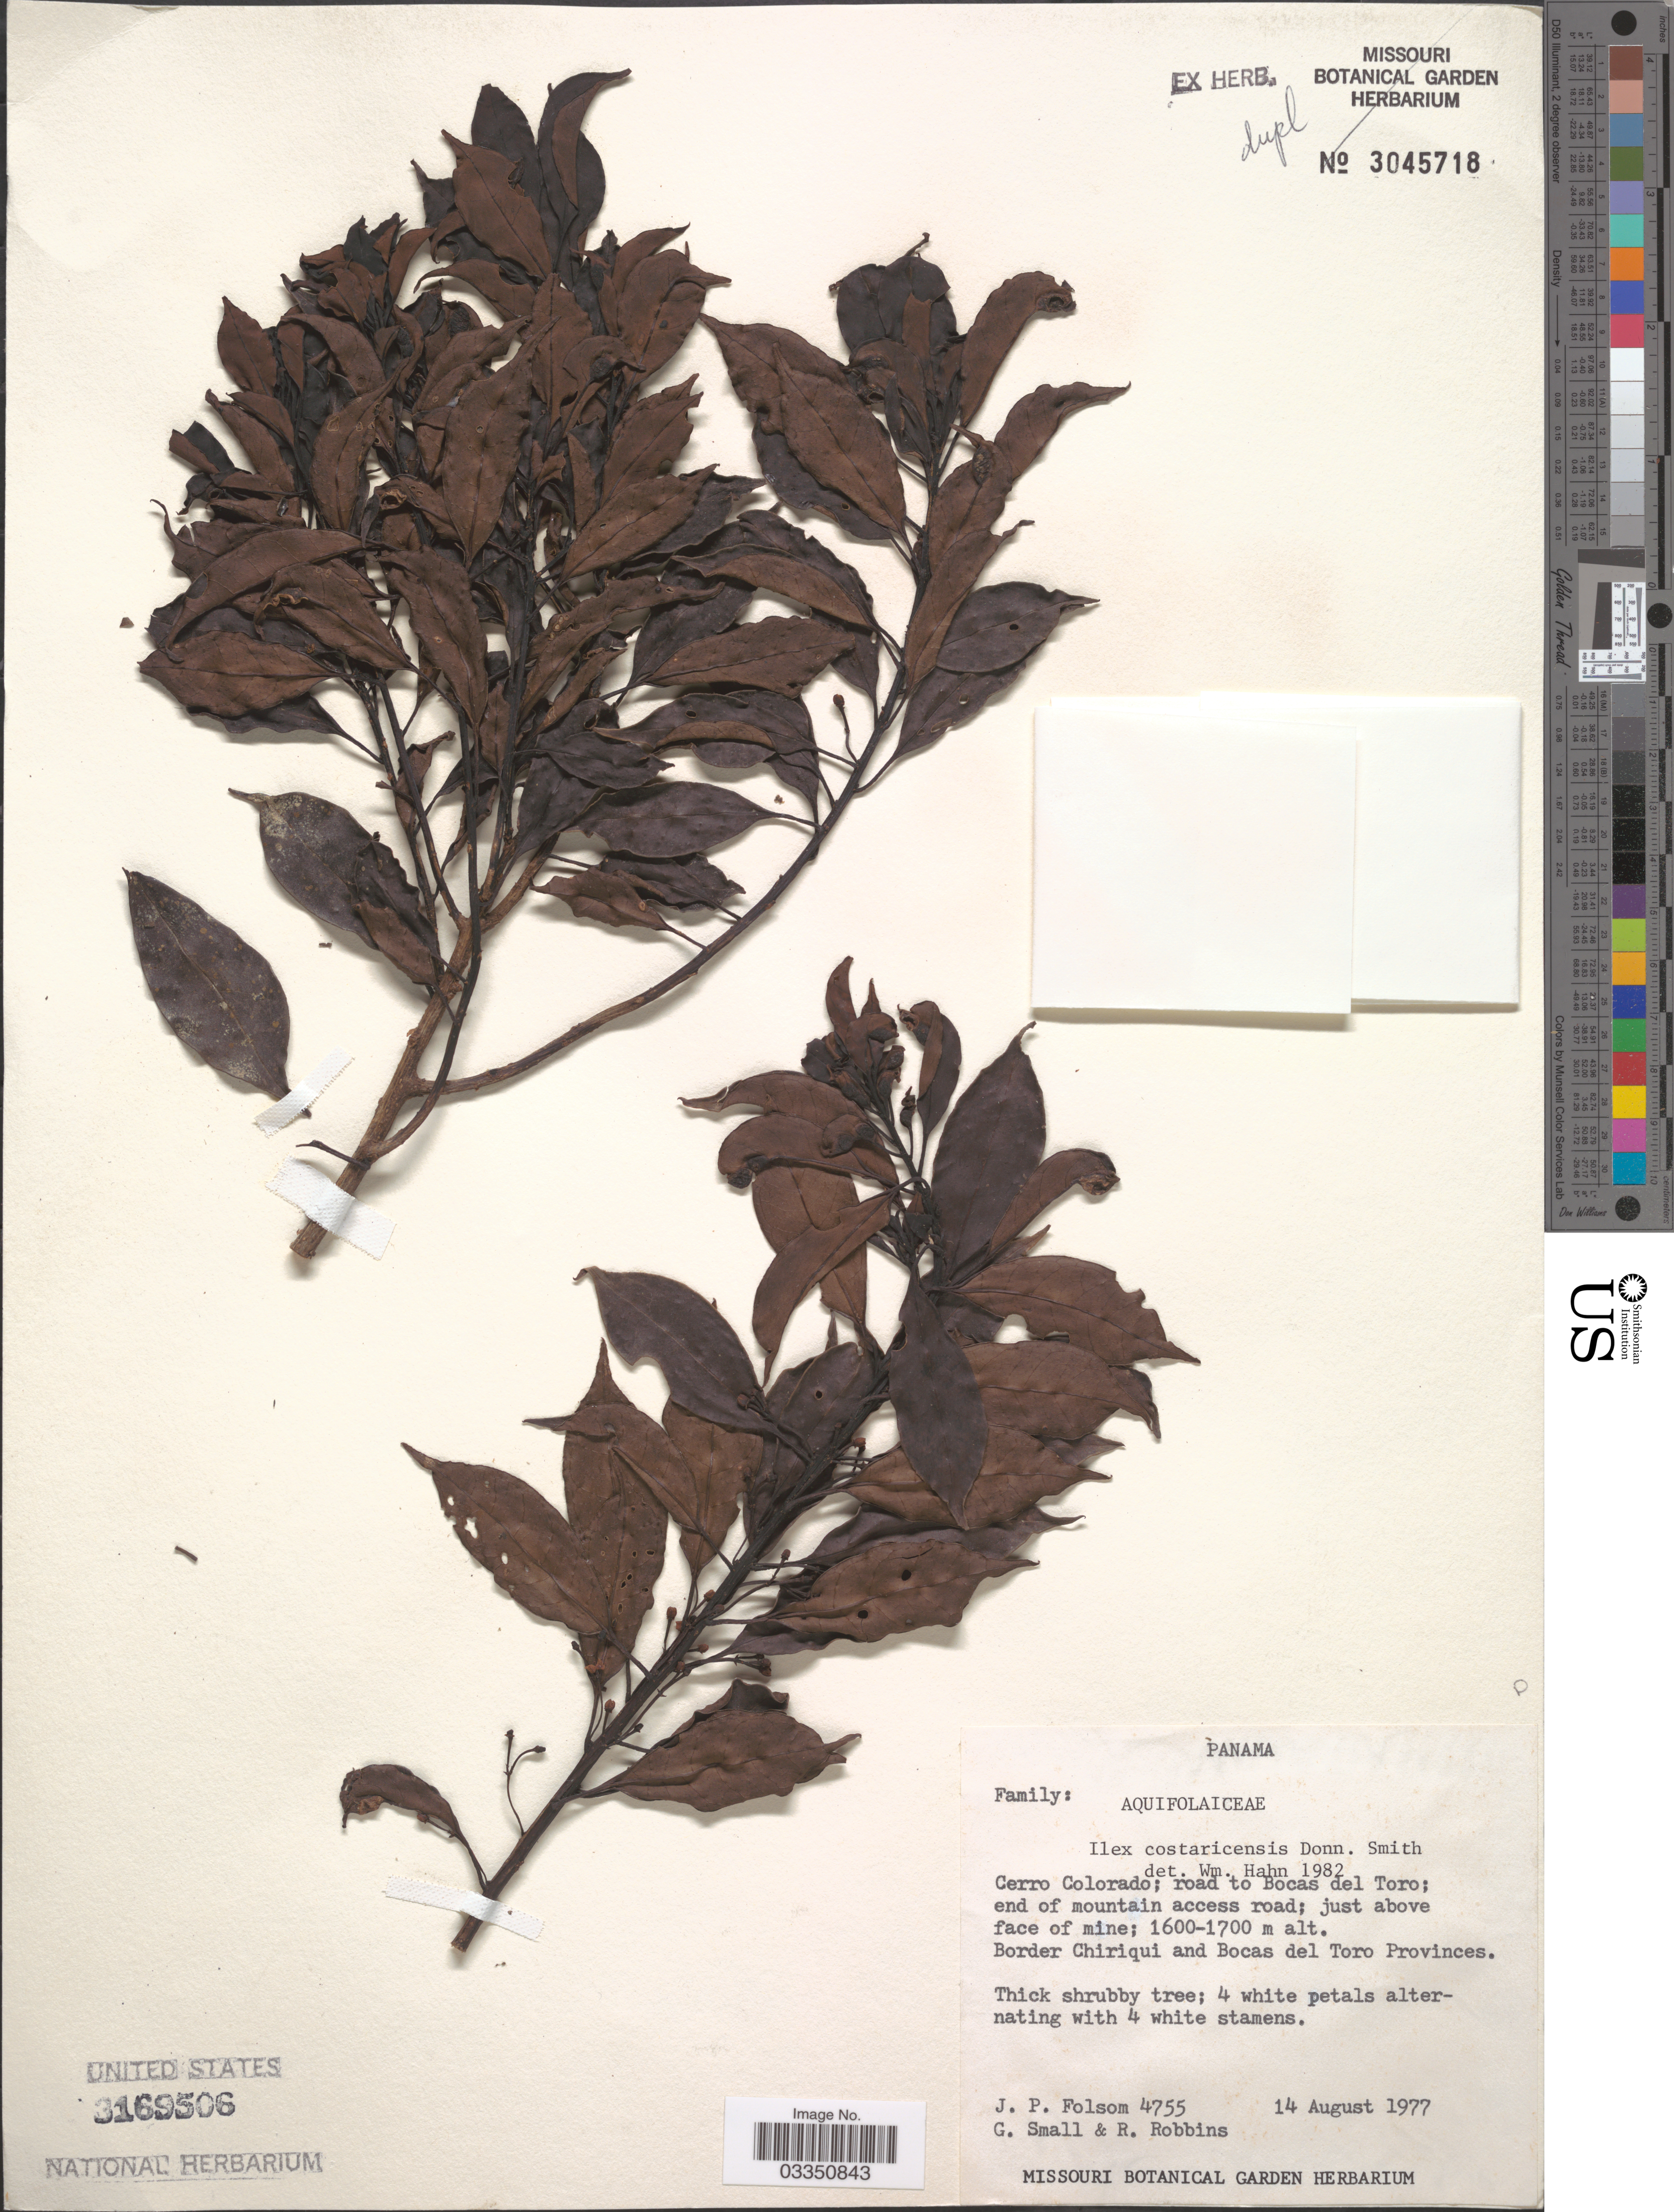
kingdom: Plantae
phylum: Tracheophyta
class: Magnoliopsida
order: Aquifoliales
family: Aquifoliaceae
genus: Ilex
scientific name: Ilex costaricensis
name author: Donn. Sm.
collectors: J. P. Folsom, G. Small & R. Robbins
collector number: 4755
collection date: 1977-08-14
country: Panama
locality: Cerro Colorado; road to Bocas del Toro; end of mountain access road; just above face of mine, Border Chiriqui and Bocas del Toro Provinces.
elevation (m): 1600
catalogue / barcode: US 3169506